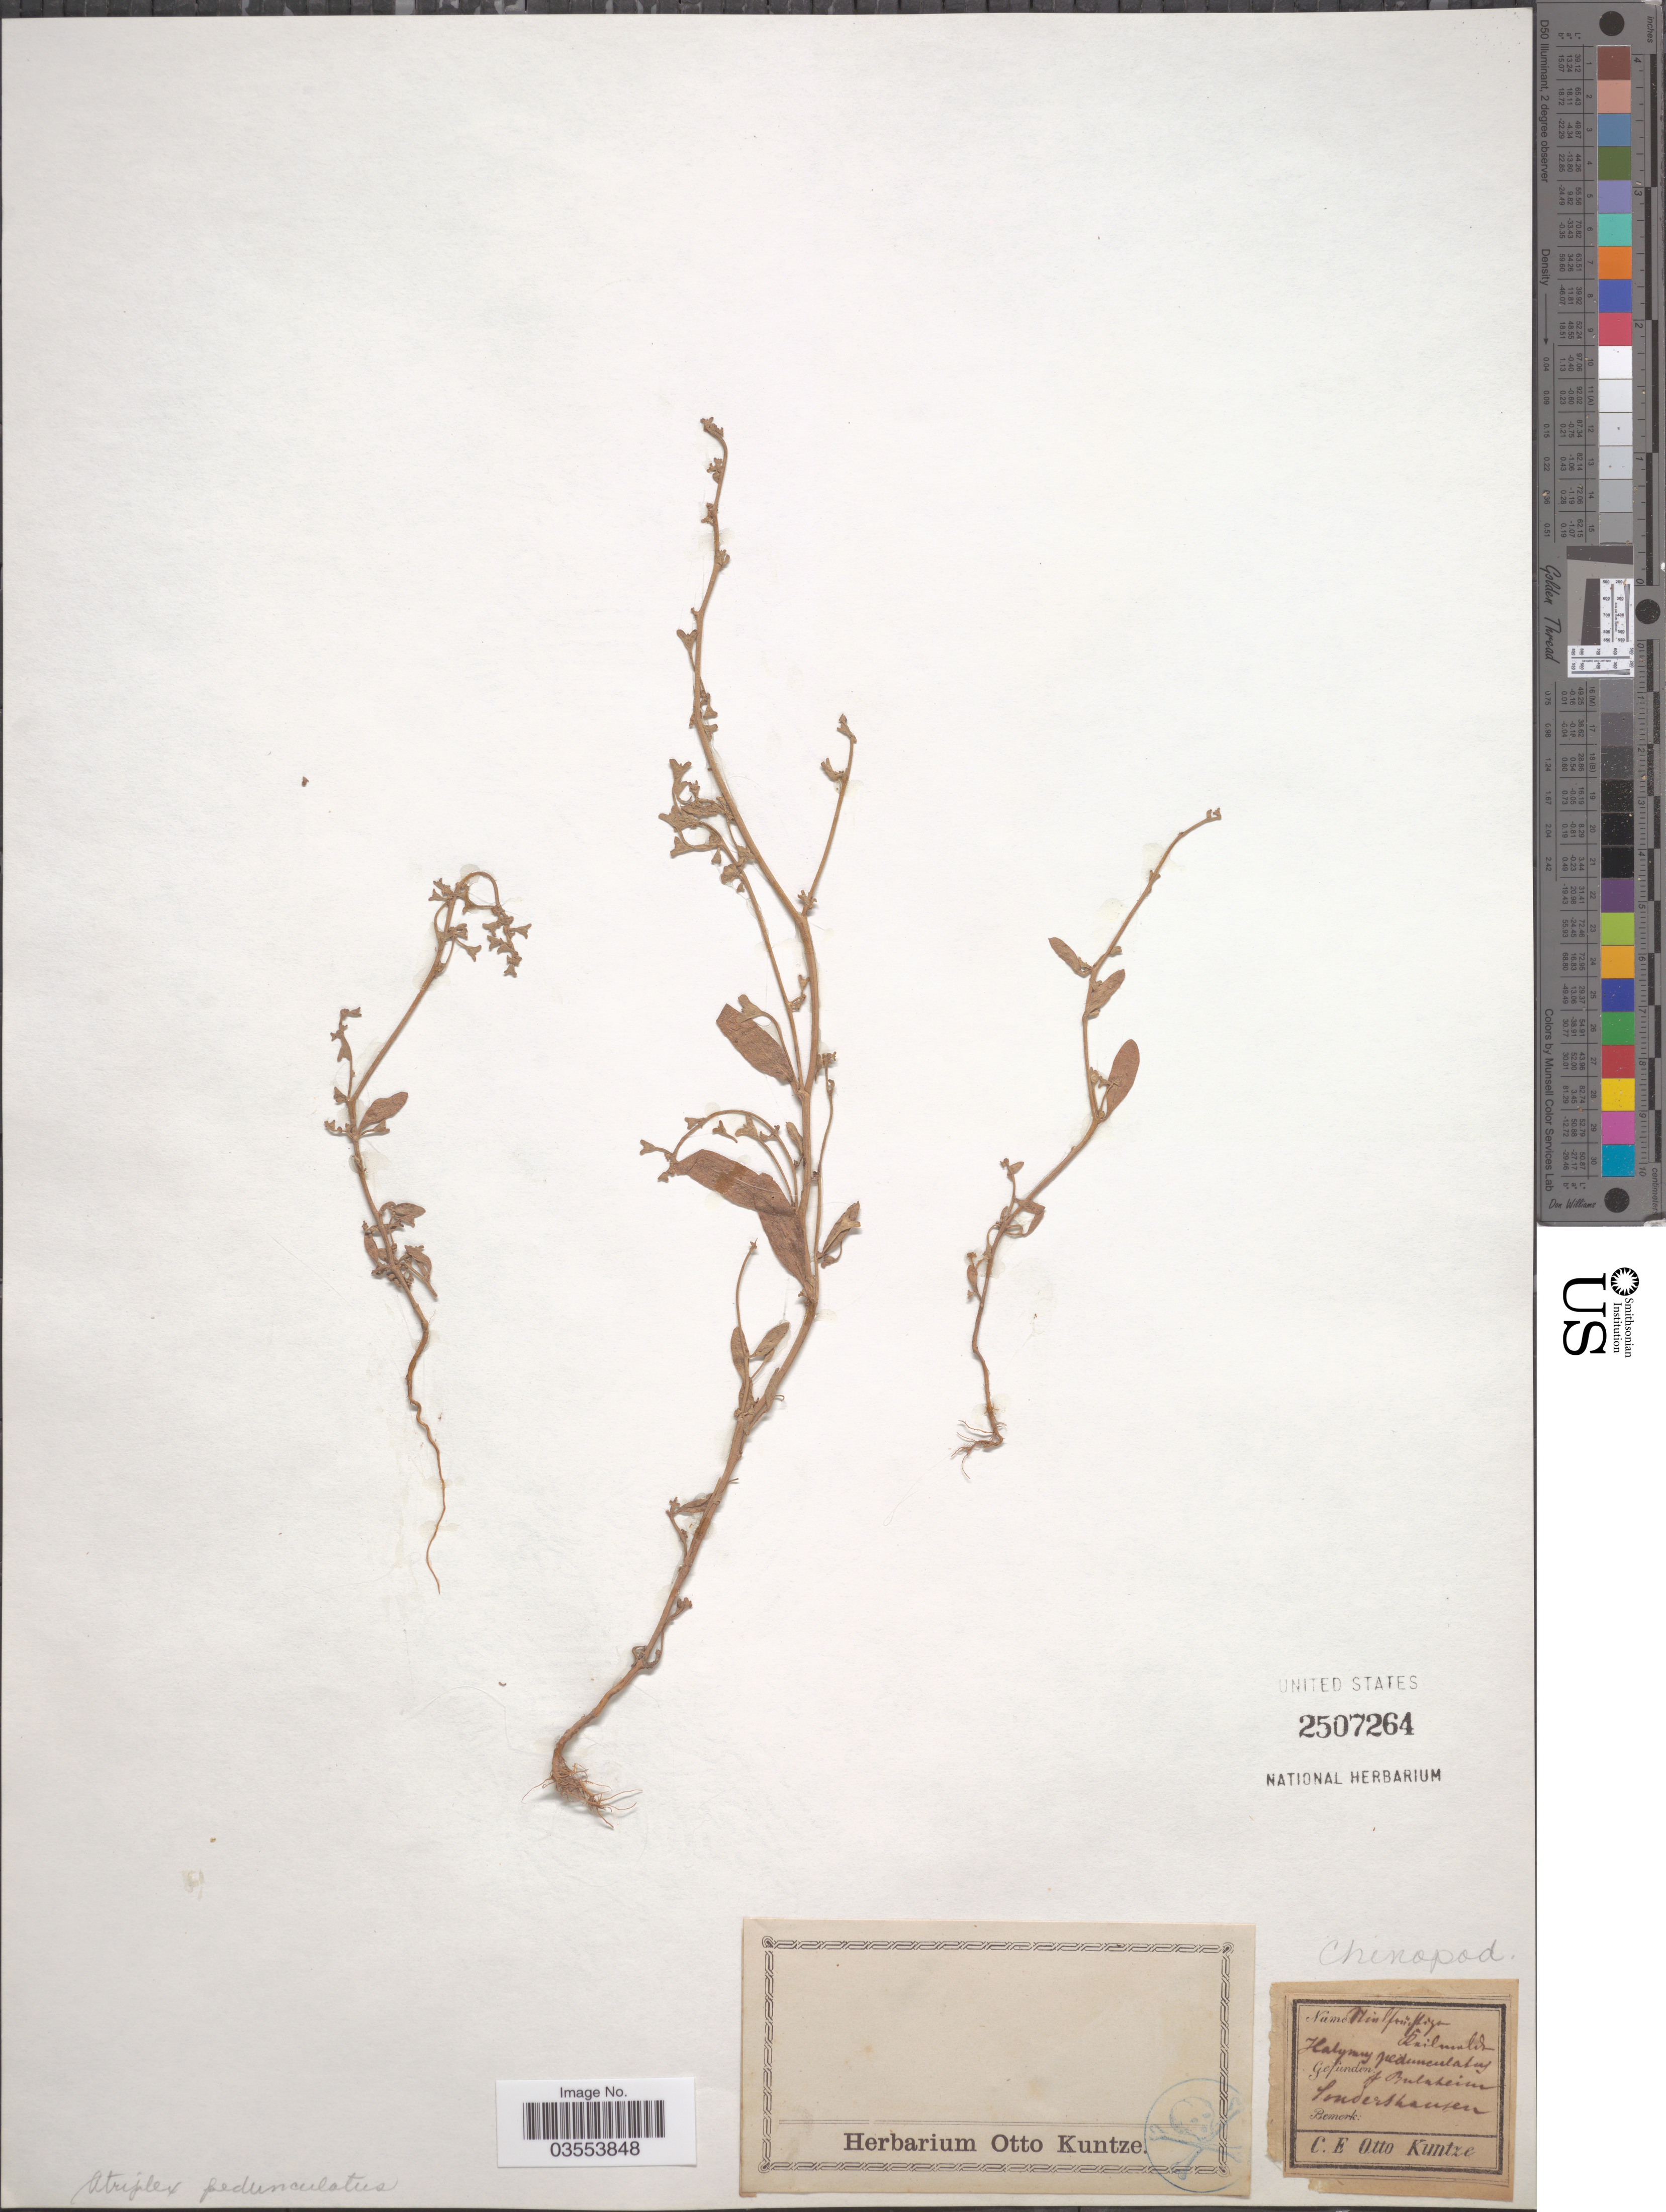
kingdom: Plantae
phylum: Tracheophyta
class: Magnoliopsida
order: Caryophyllales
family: Amaranthaceae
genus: Atriplex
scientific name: Atriplex pedunculata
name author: L.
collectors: O. Bulnheim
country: Germany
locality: Sondershausen.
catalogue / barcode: US 2507264